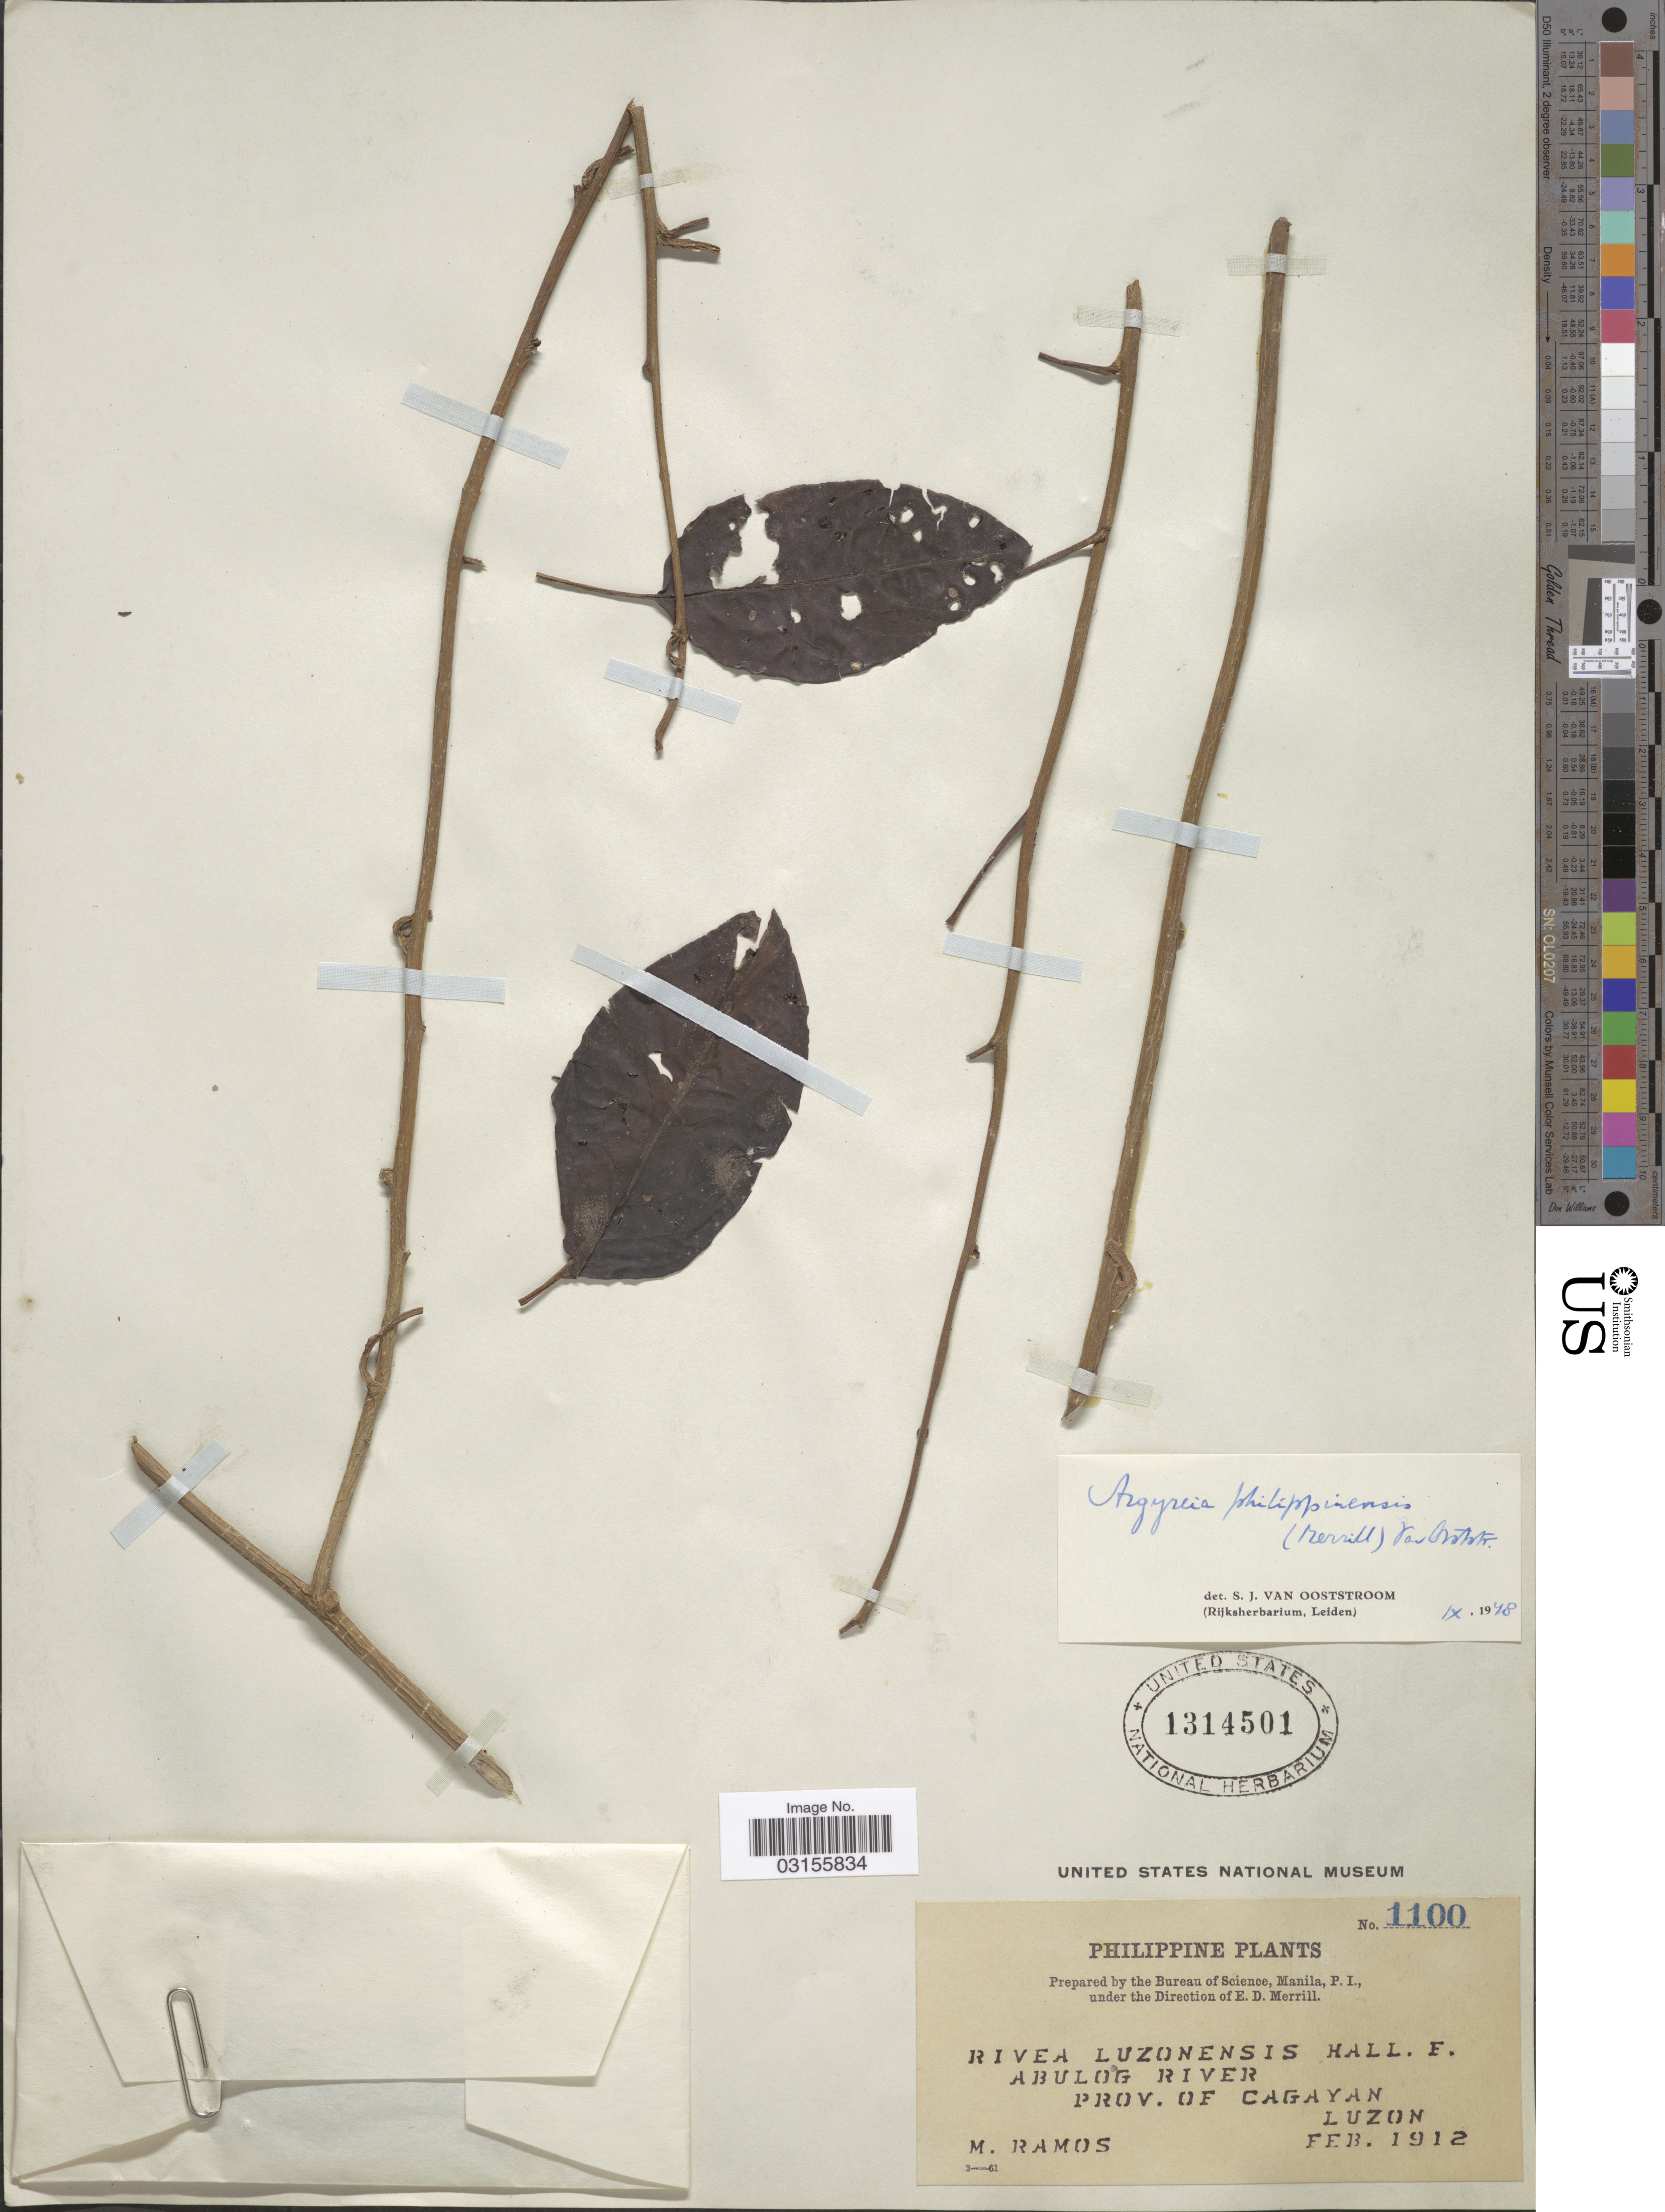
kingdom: Plantae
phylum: Tracheophyta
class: Magnoliopsida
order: Solanales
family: Convolvulaceae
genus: Argyreia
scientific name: Argyreia phillippinensis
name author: Ooststr.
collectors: M. Ramos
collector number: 1100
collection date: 1912-02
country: Philippines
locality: Abulog River, Prov. of Cagayan, Luzon.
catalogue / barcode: US 1314501